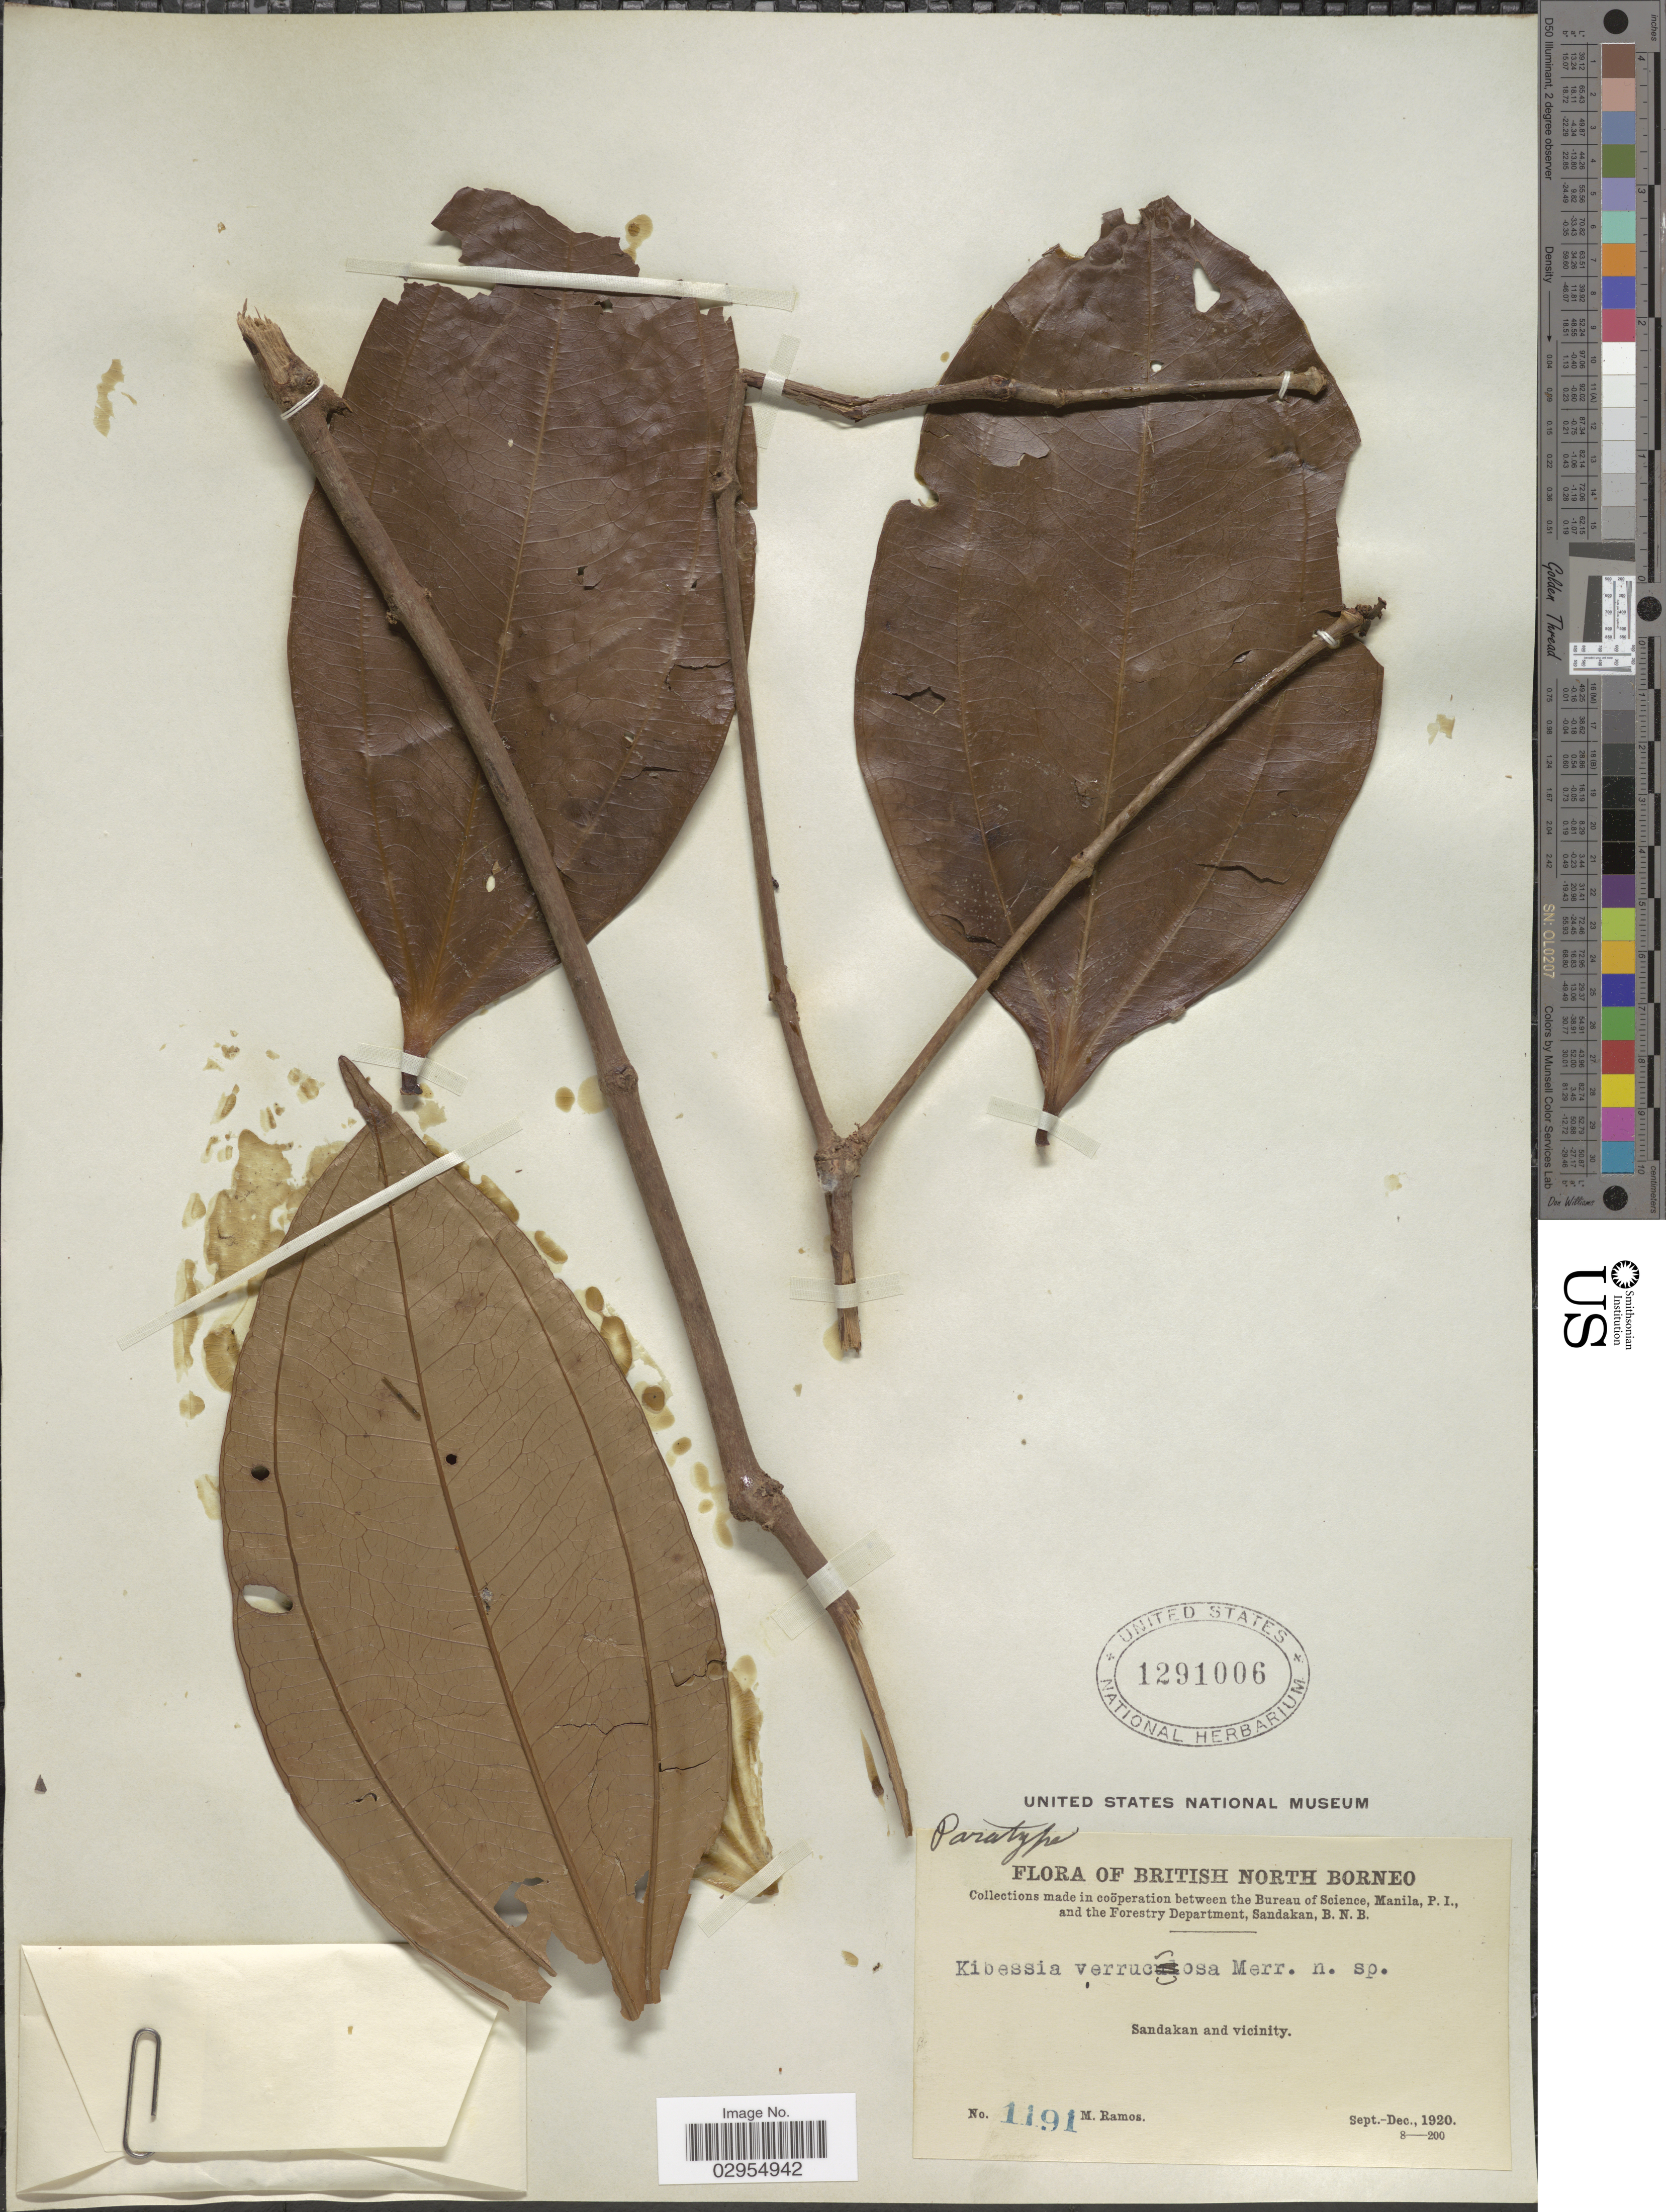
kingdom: Plantae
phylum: Tracheophyta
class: Magnoliopsida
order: Myrtales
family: Melastomataceae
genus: Pternandra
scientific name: Pternandra rostrata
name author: (Cogn.) M.P. Nayar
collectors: M. Ramos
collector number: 1191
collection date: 1920-09/1920-12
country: Malaysia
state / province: Sabah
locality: British North Borneo. Sandakan and vicinity.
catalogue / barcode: US 1291006